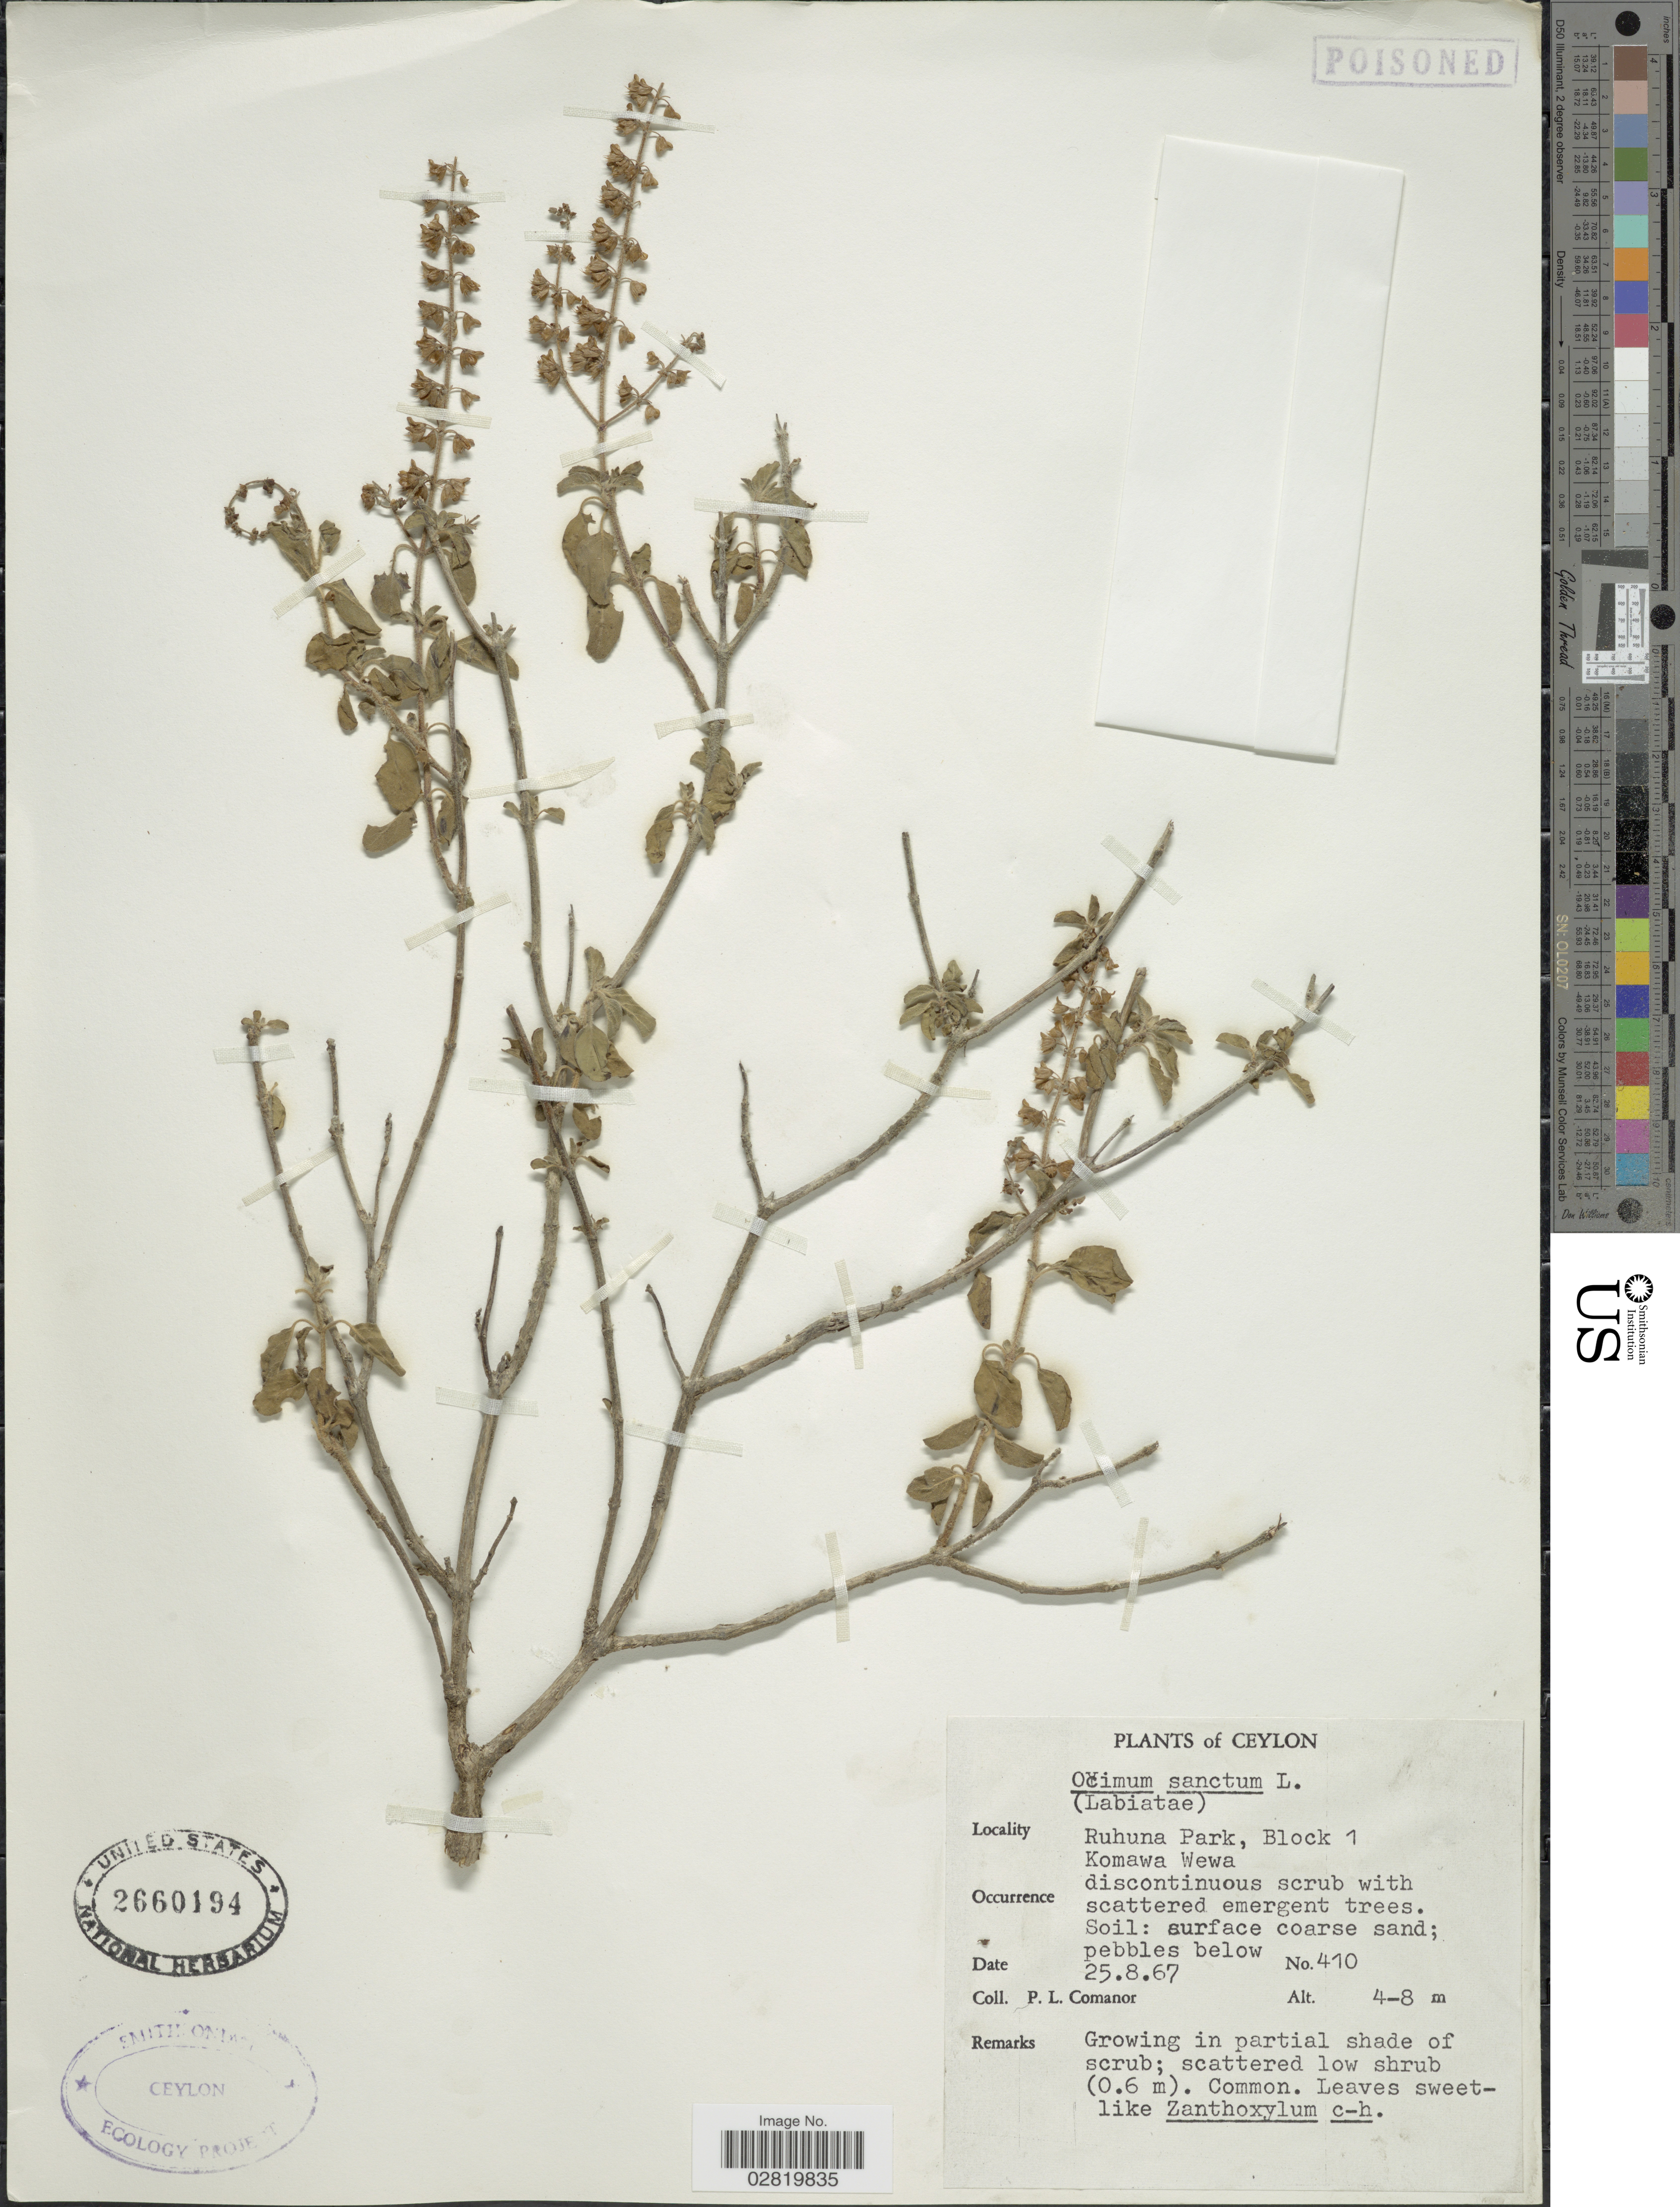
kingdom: Plantae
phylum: Tracheophyta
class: Magnoliopsida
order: Lamiales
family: Lamiaceae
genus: Ocimum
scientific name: Ocimum sanctum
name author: L.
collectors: P. Comanor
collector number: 250867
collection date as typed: Transcribed d/m/y: 25/8/67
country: Sri Lanka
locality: Ceylon, Ruhuna Park, Block 1, Komawa Wewa.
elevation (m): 4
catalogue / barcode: US 2660194